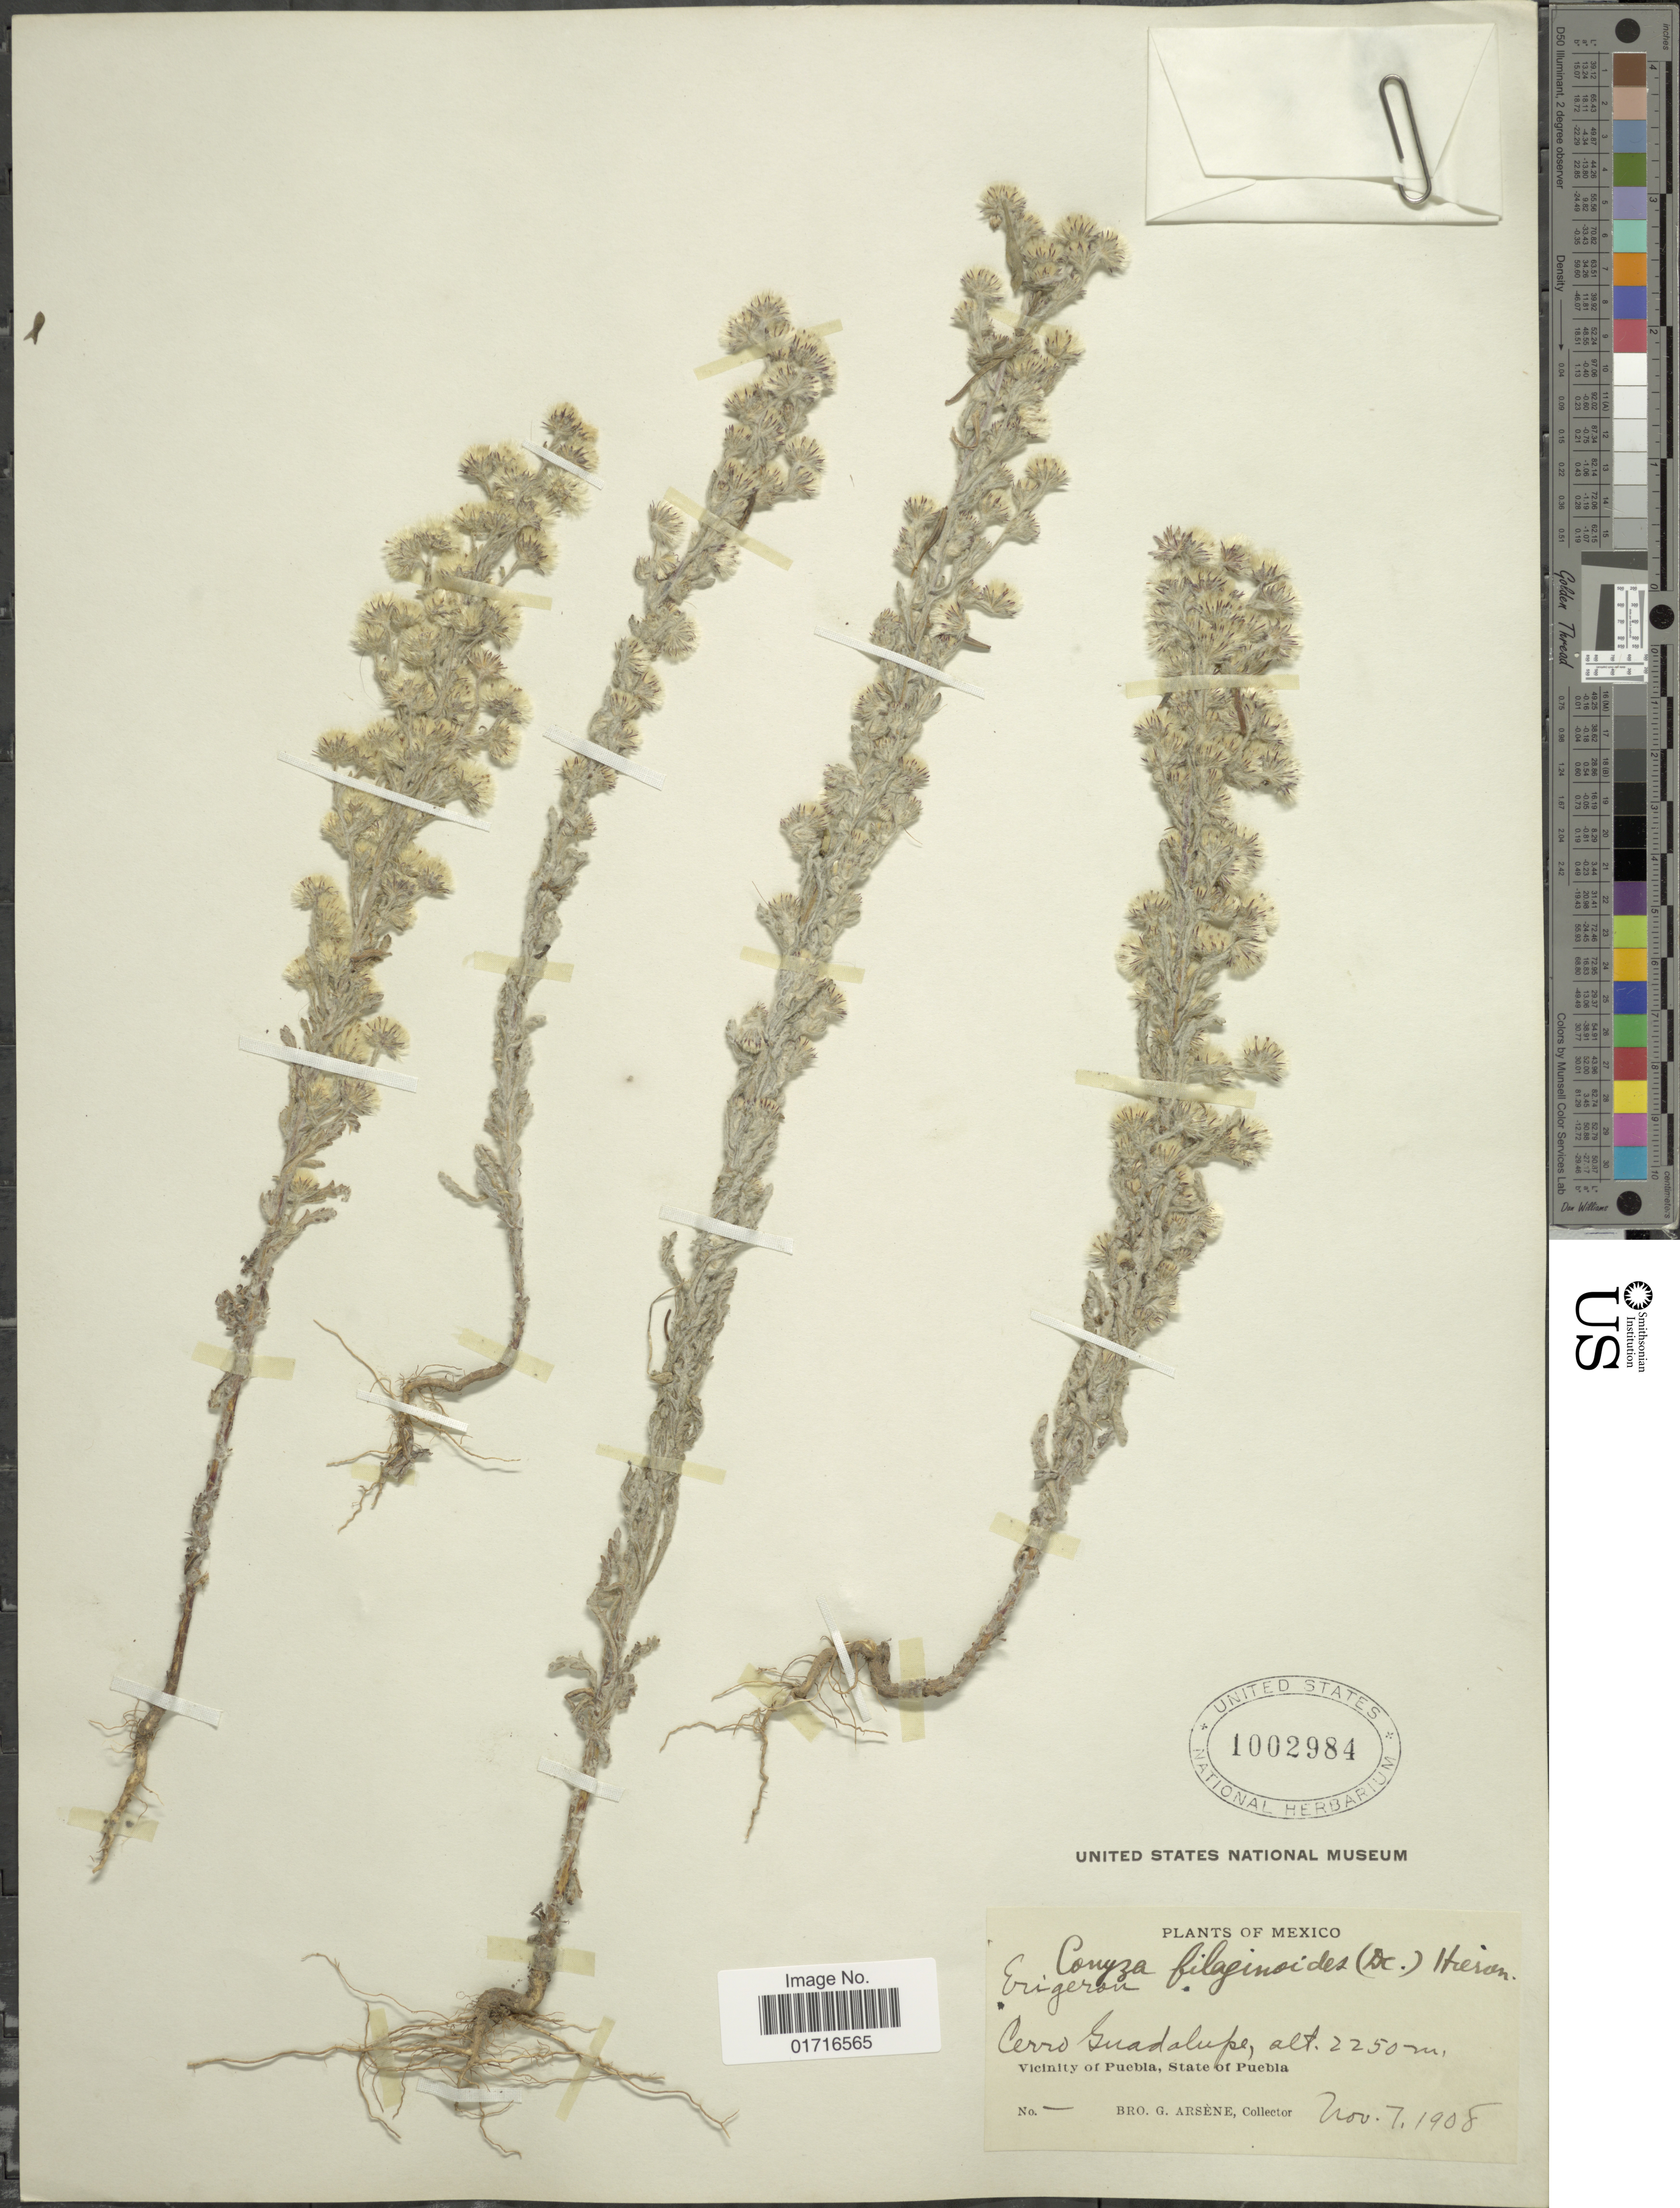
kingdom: Plantae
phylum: Tracheophyta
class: Magnoliopsida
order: Asterales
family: Asteraceae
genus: Conyza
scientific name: Conyza filaginoides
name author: (DC.) Hieron.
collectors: Bro. G. Arsène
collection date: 1908-11-07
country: Mexico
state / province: Puebla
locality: Cerro Guadalupe, Vicinity of Puebla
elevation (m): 2250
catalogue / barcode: US 1002984